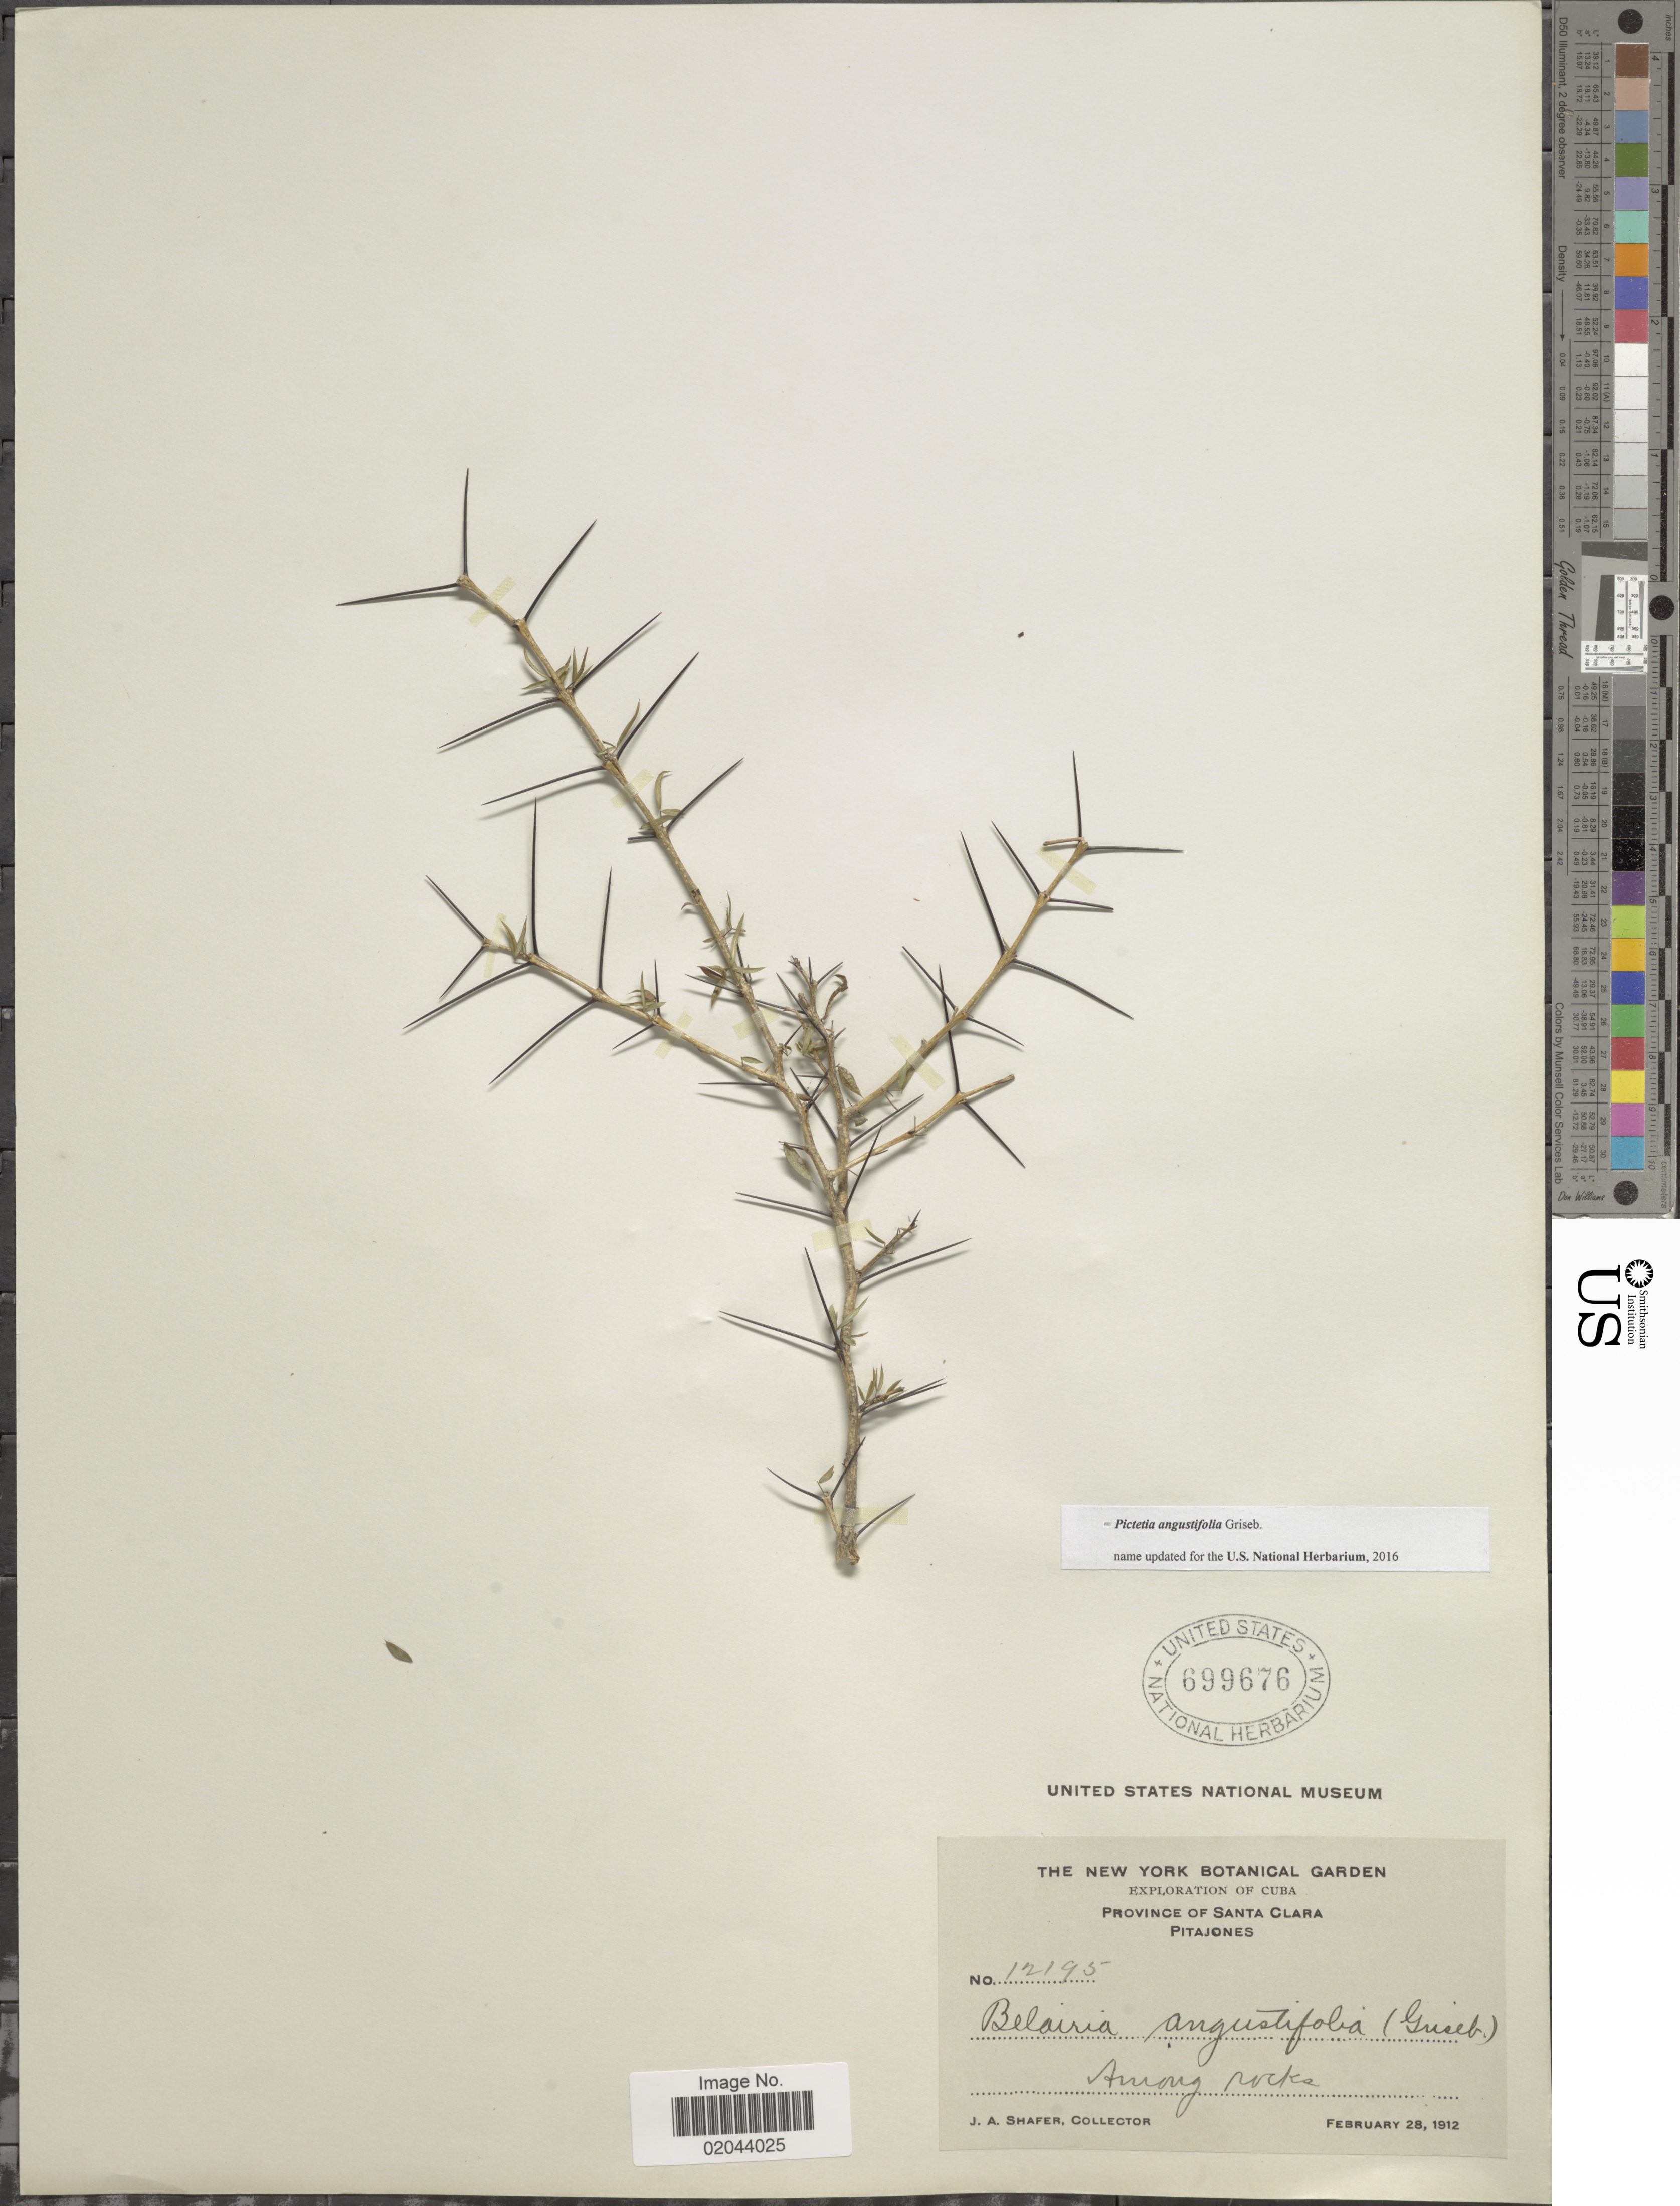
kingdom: Plantae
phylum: Tracheophyta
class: Magnoliopsida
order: Fabales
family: Fabaceae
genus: Pictetia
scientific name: Pictetia angustifolia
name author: Griseb.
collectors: J. A. Shafer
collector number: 12195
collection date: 1912-02-28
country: Cuba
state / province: Las Villas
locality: Province of Santa Clara, Pitajones,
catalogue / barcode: US 699676